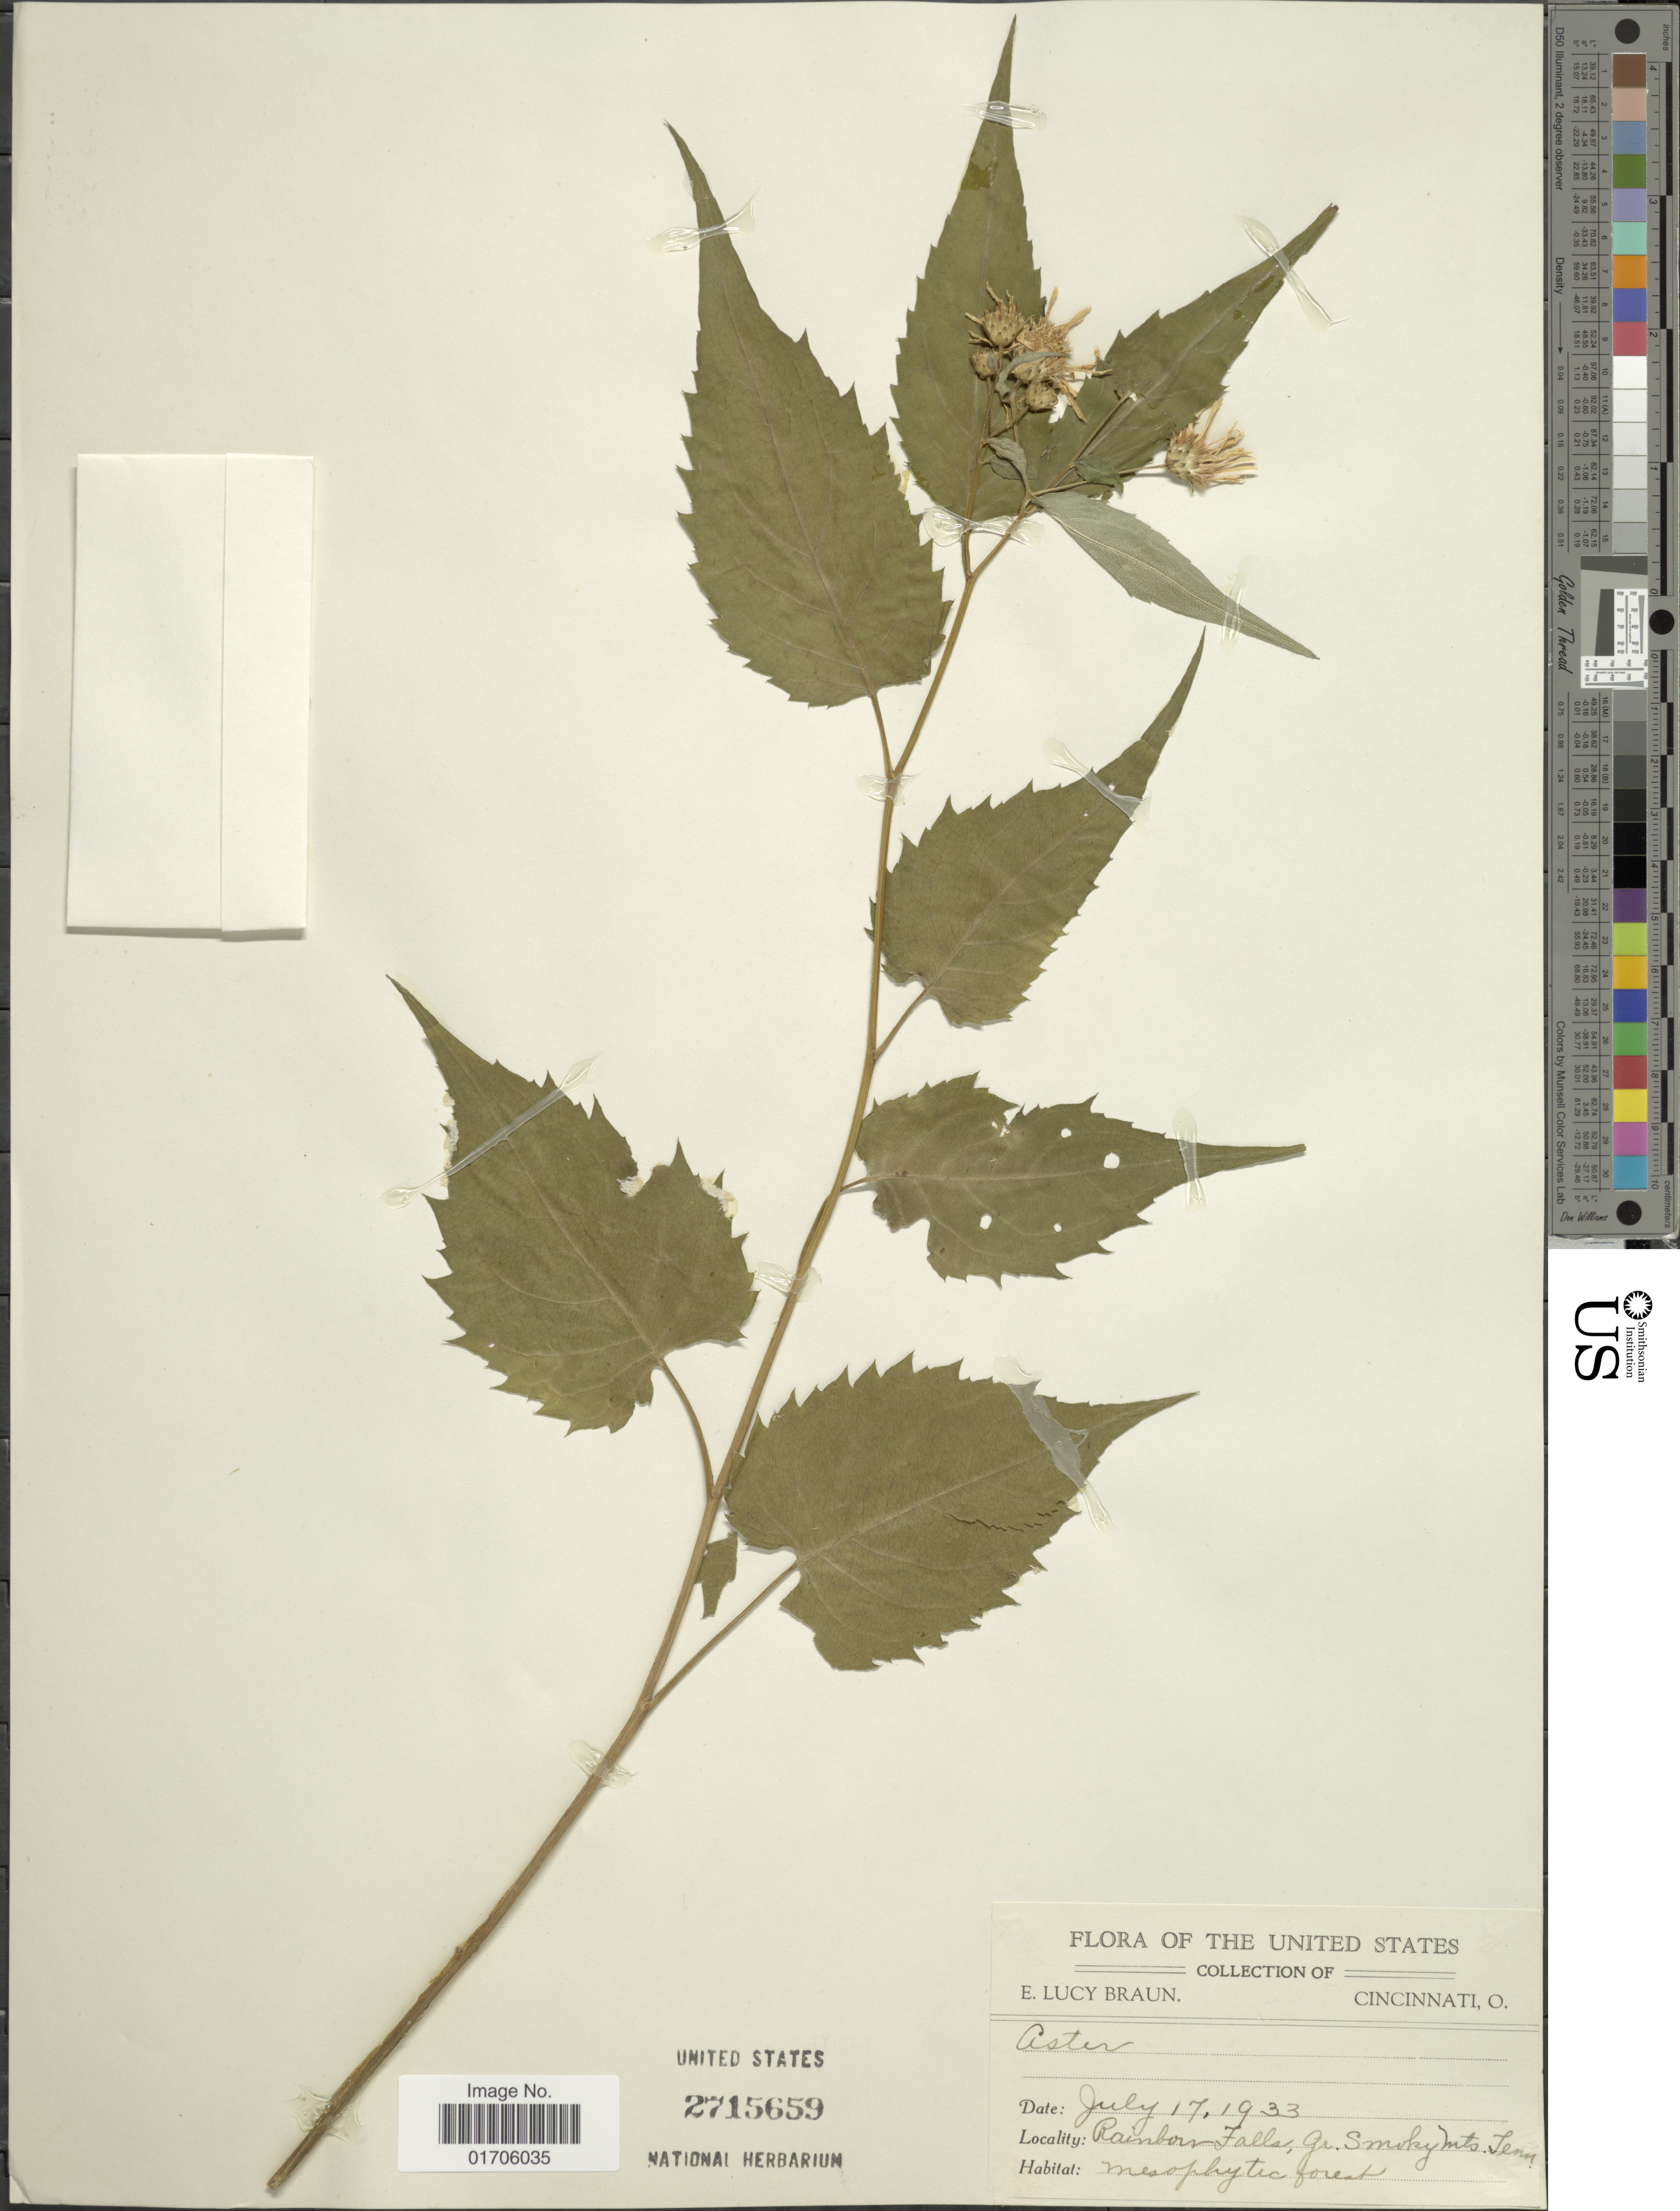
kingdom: Plantae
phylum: Tracheophyta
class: Magnoliopsida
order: Asterales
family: Asteraceae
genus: Eurybia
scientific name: Eurybia sp.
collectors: E. L. Braun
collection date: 1933-07-17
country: United States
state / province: Tennessee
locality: Rainbow Falls, Gr. Smoky Mts., Tenn.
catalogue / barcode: US 2715659